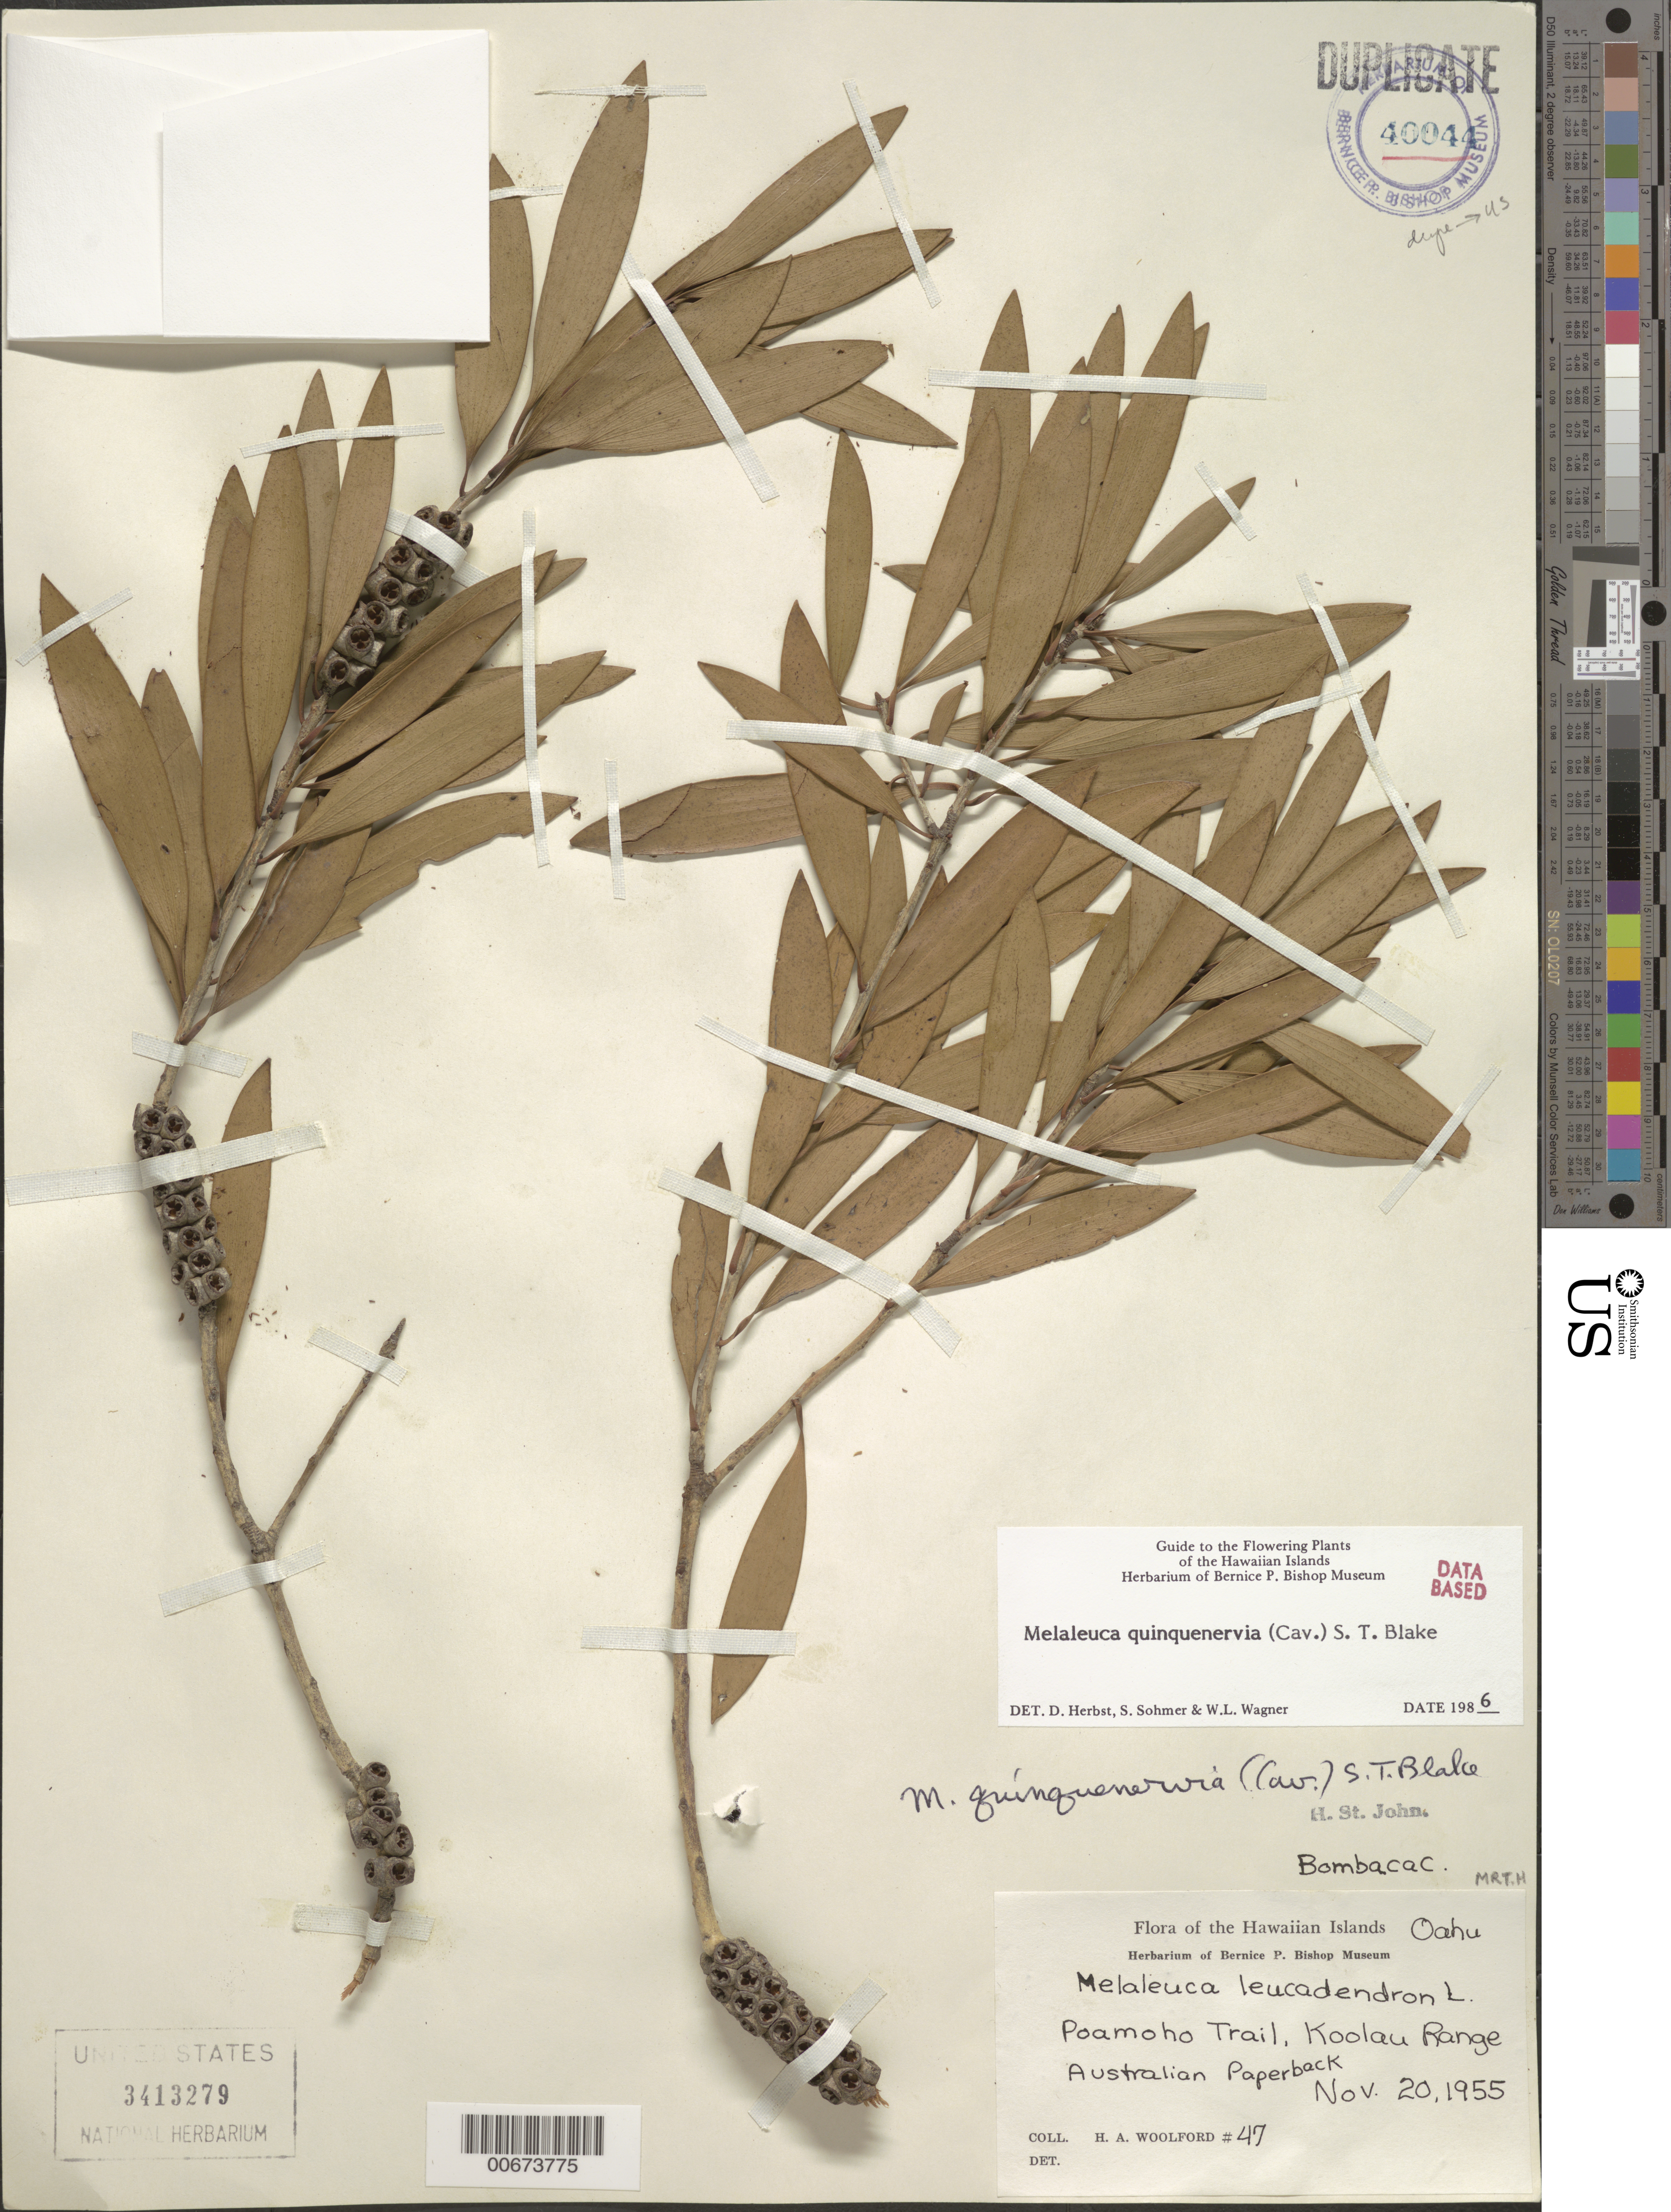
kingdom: Plantae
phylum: Tracheophyta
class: Magnoliopsida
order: Myrtales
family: Myrtaceae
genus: Melaleuca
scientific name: Melaleuca quinquenervia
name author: (Cav.) S.T. Blake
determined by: Herbst, D. R.; Sohmer, S. H.; Wagner, W. L.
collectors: H. Woolford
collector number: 47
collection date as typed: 20 Nov 1955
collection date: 1955-11-20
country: United States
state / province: Hawaii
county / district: Honolulu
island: Oahu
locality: Poamoho Trail, Ko'olau Range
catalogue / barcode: US 3413279